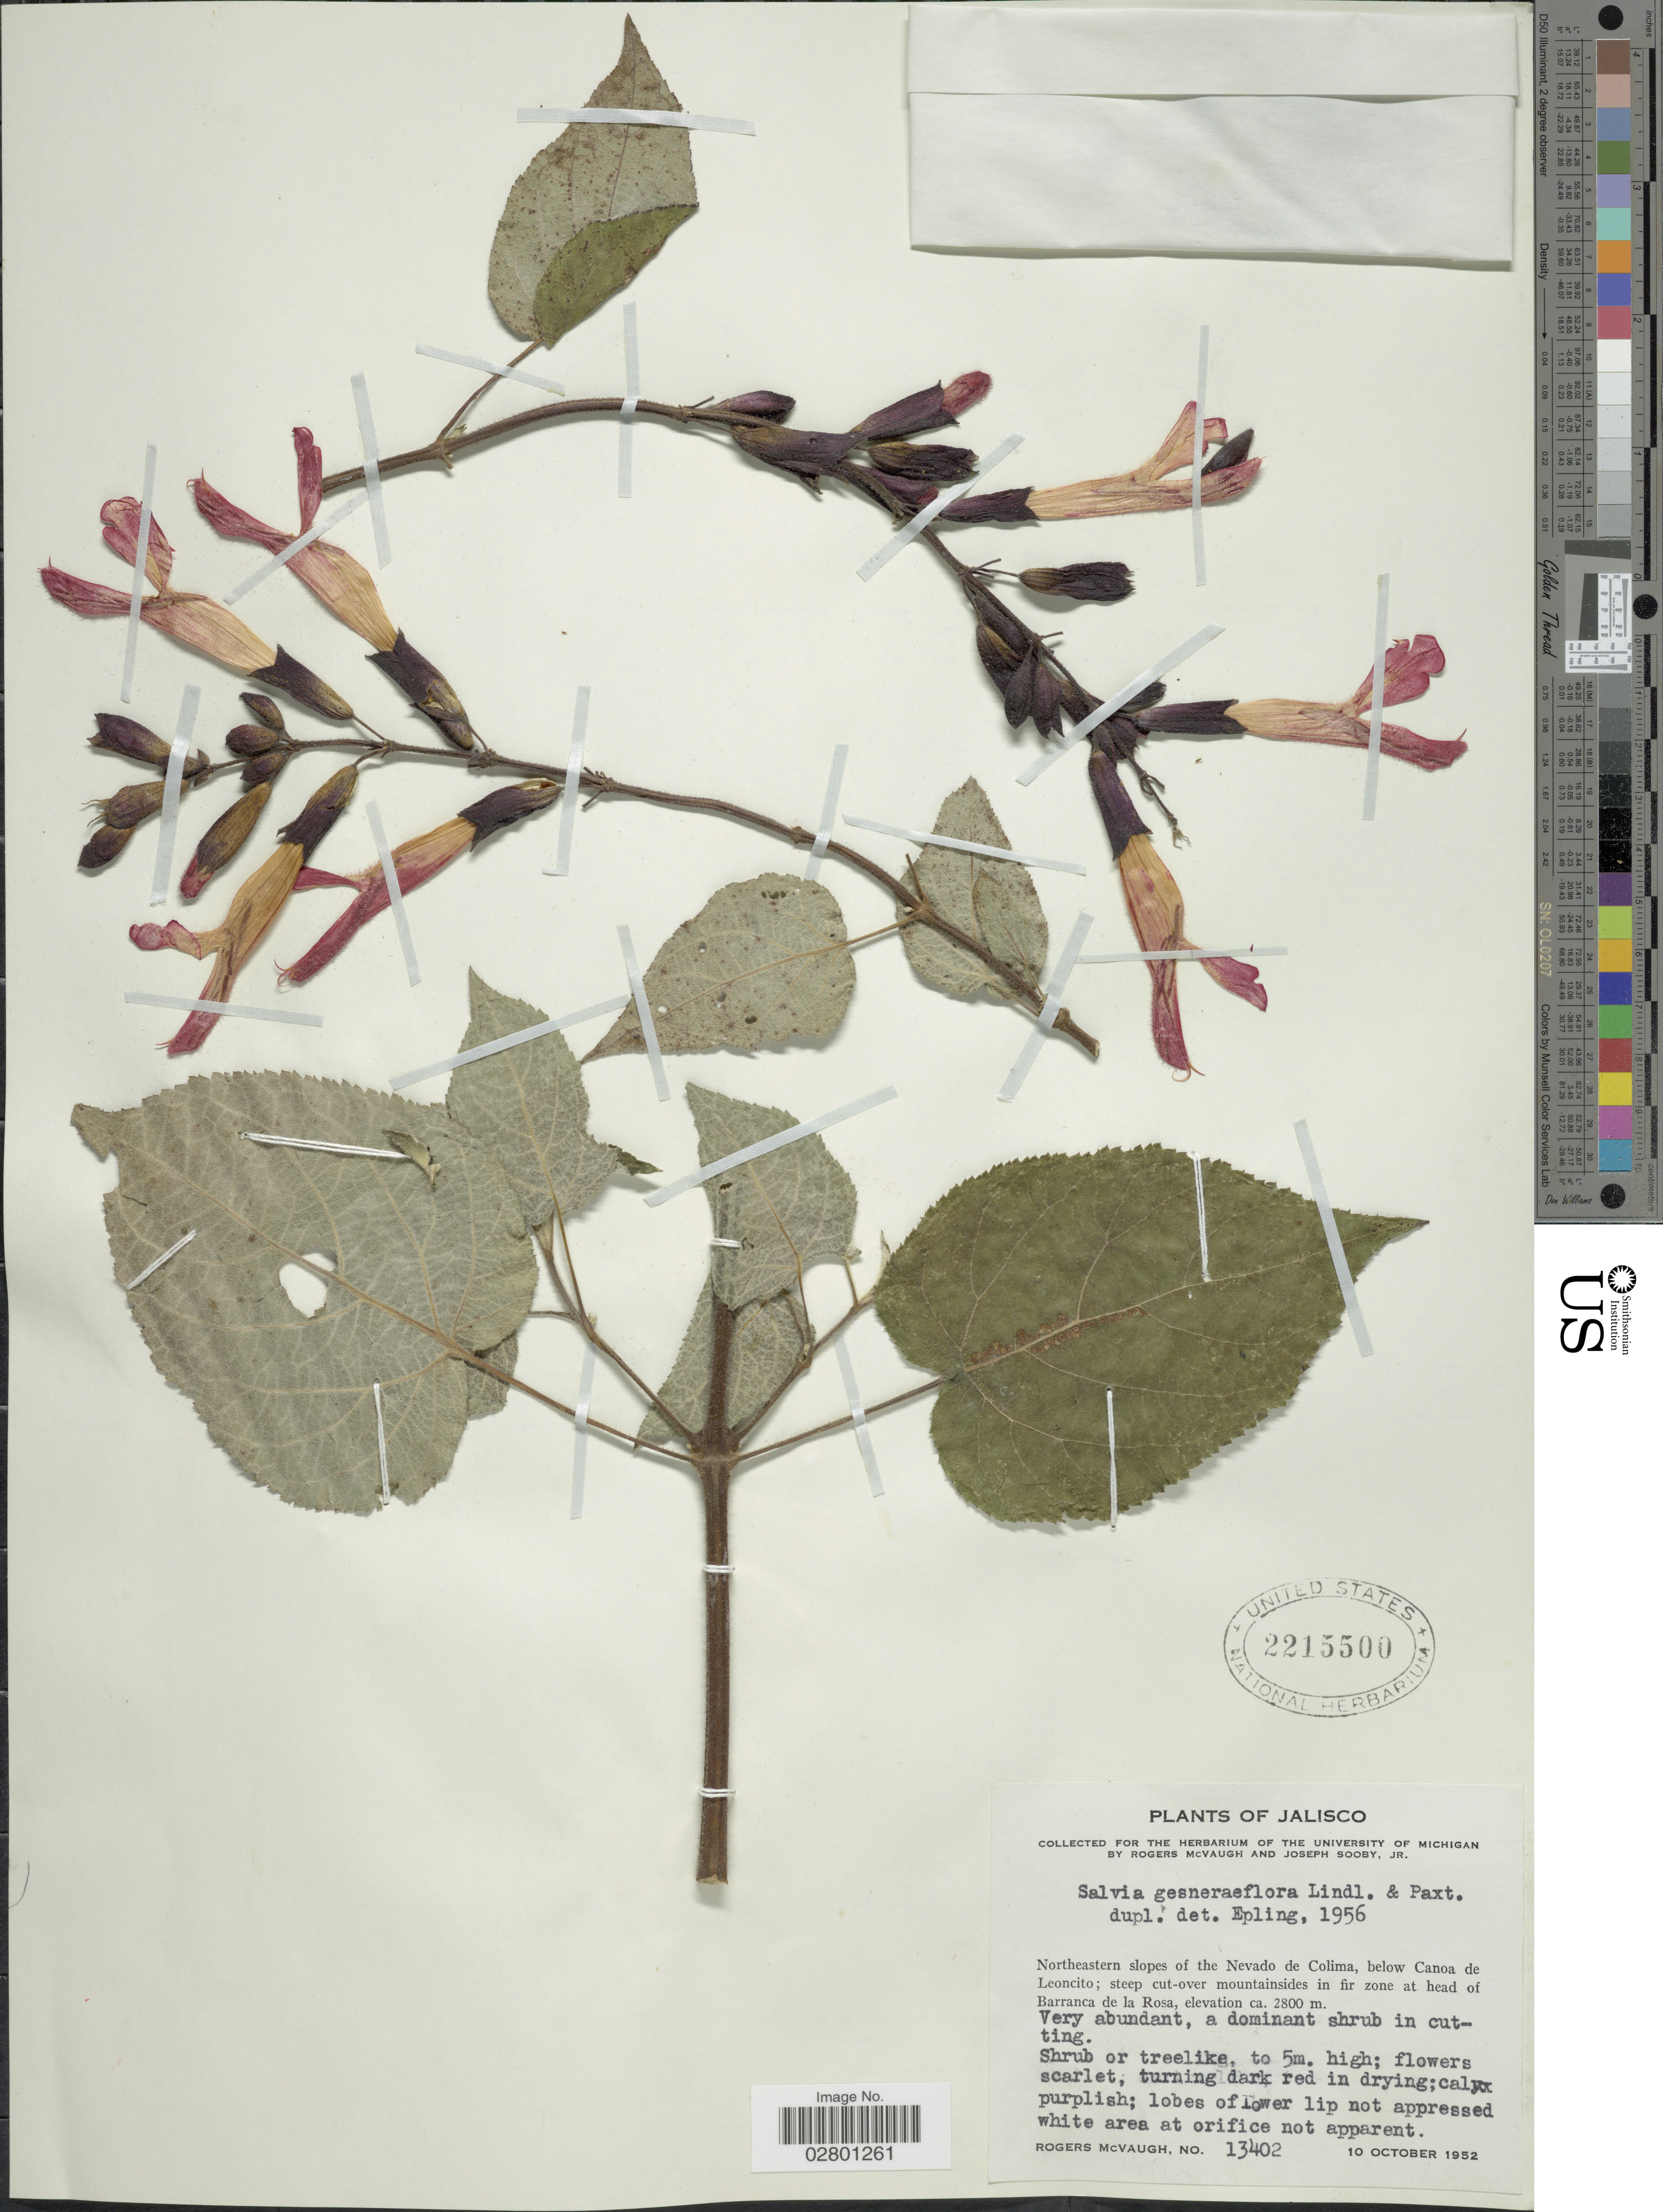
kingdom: Plantae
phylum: Tracheophyta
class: Magnoliopsida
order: Lamiales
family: Lamiaceae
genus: Salvia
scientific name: Salvia gesneriiflora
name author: Lindl. & Paxton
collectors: R. McVaugh & J. Sooby Jr.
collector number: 13402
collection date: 1952-10-10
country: Mexico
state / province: Jalisco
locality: Northeastern slopes of the Nevado de Colima, below Canoa de Leoncito; steep cut-over mountainsides in fir zone at head of Barranca de la Rosa.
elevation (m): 2800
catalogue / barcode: US 2215500